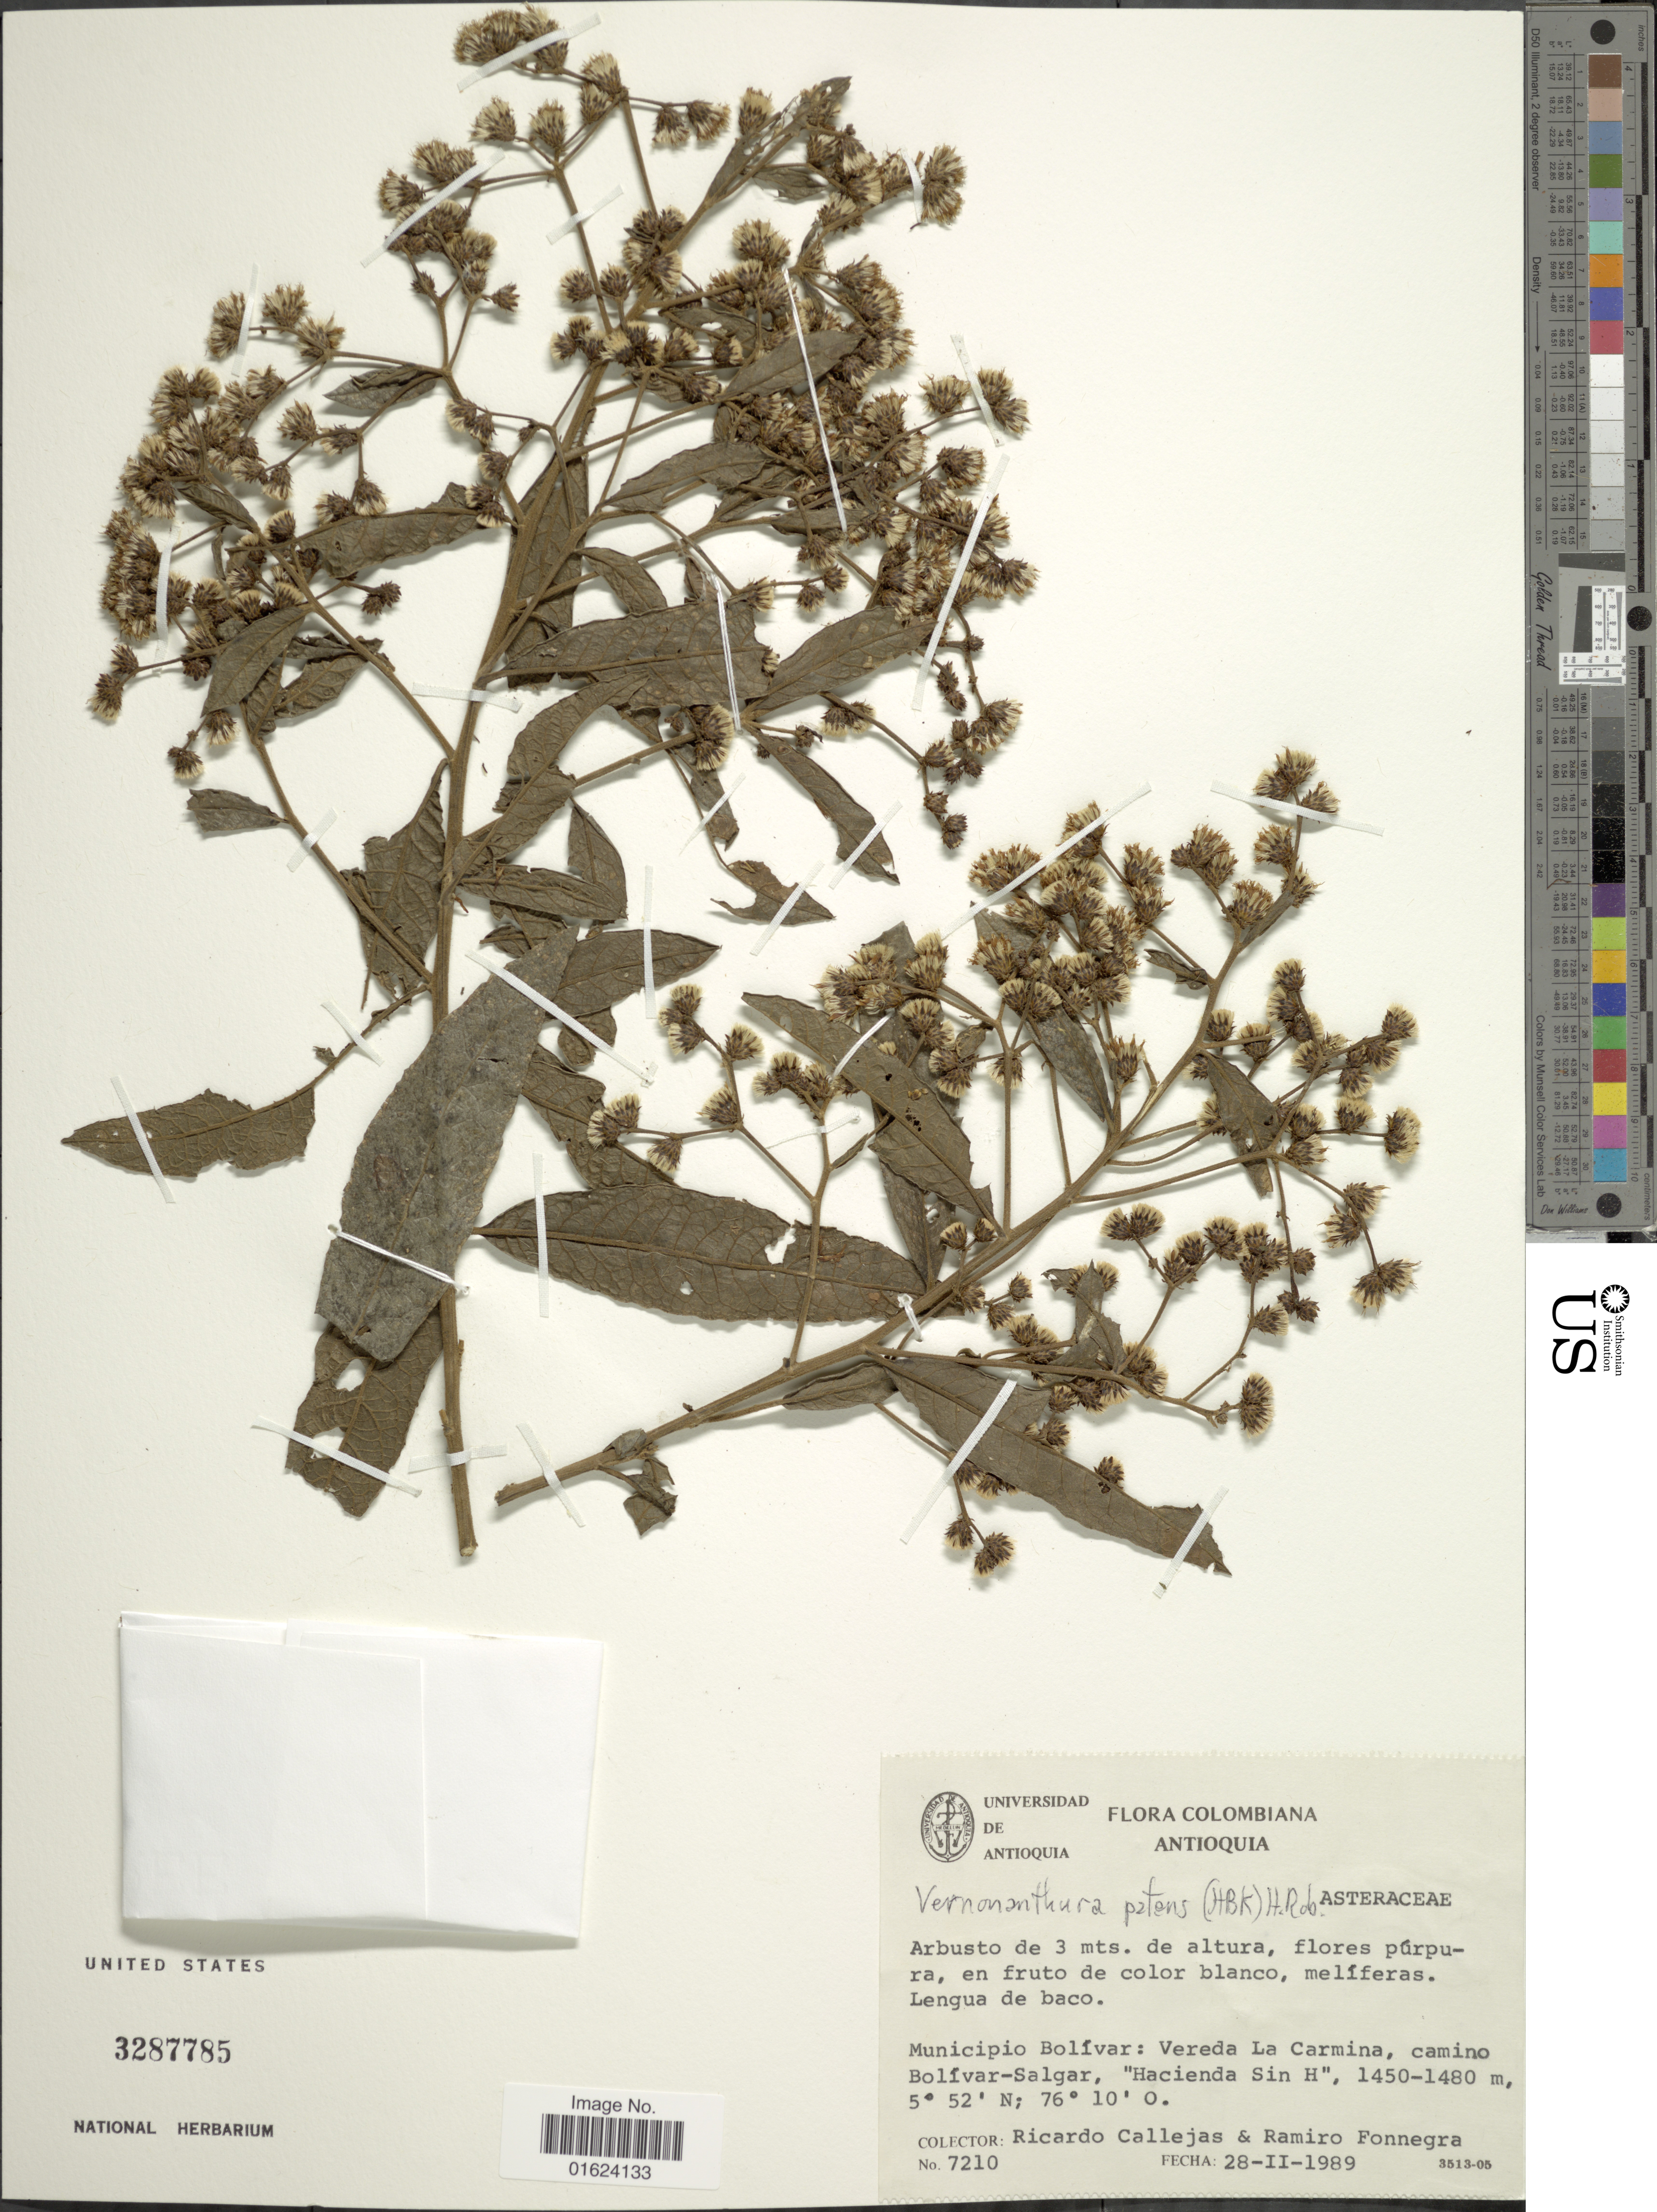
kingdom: Plantae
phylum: Tracheophyta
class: Magnoliopsida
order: Asterales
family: Asteraceae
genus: Vernonanthura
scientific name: Vernonanthura patens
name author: (Kunth) H. Rob.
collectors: R. Callejas & R. Fonnegra G.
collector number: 7210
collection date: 1989-02-28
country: Colombia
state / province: Antioquia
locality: Antioquia, Municipio Bolivar: Vereda La Carmina, camino Bolivar-Salga, "Hacienda Sin H".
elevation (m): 1450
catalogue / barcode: US 3287785